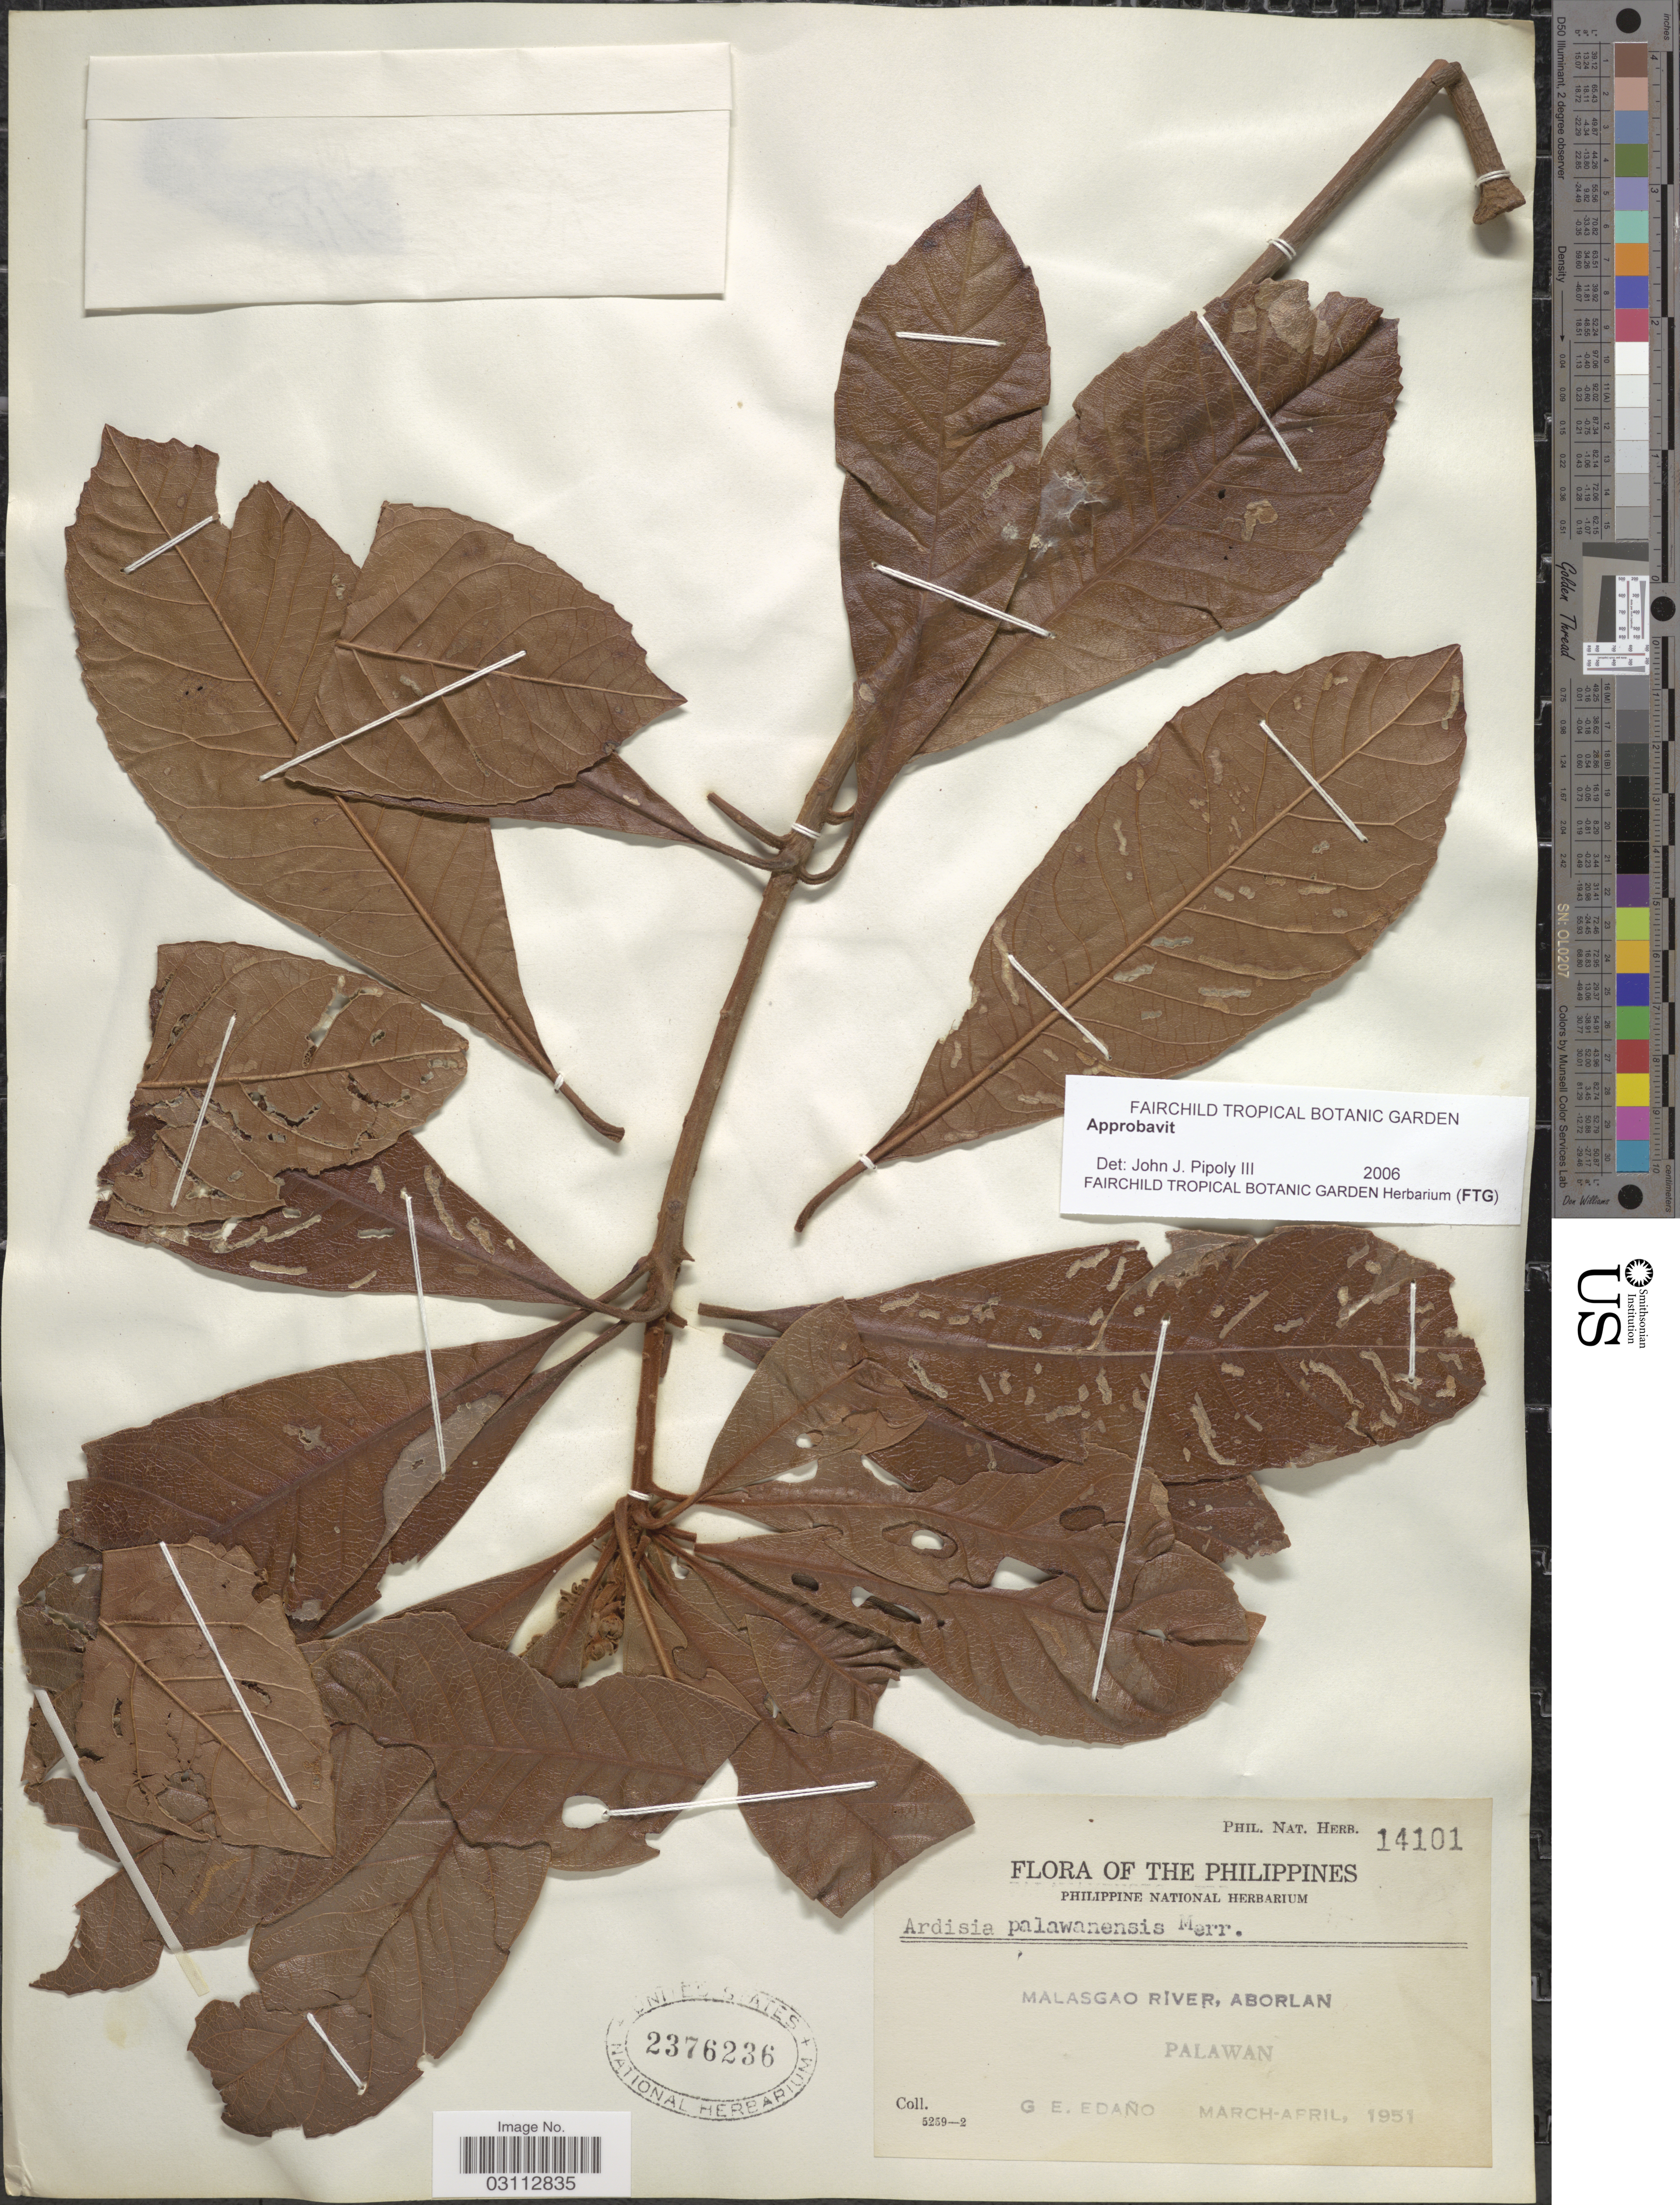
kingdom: Plantae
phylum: Tracheophyta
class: Magnoliopsida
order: Ericales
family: Primulaceae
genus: Ardisia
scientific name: Ardisia palawanensis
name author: Merr.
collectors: G. E. Edaño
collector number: Phil. Nat. Herb. 14101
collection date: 1951-03/1951-04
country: Philippines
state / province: Mimaropa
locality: Malasgao River, Aborlan. Palawan.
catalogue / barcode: US 2376236